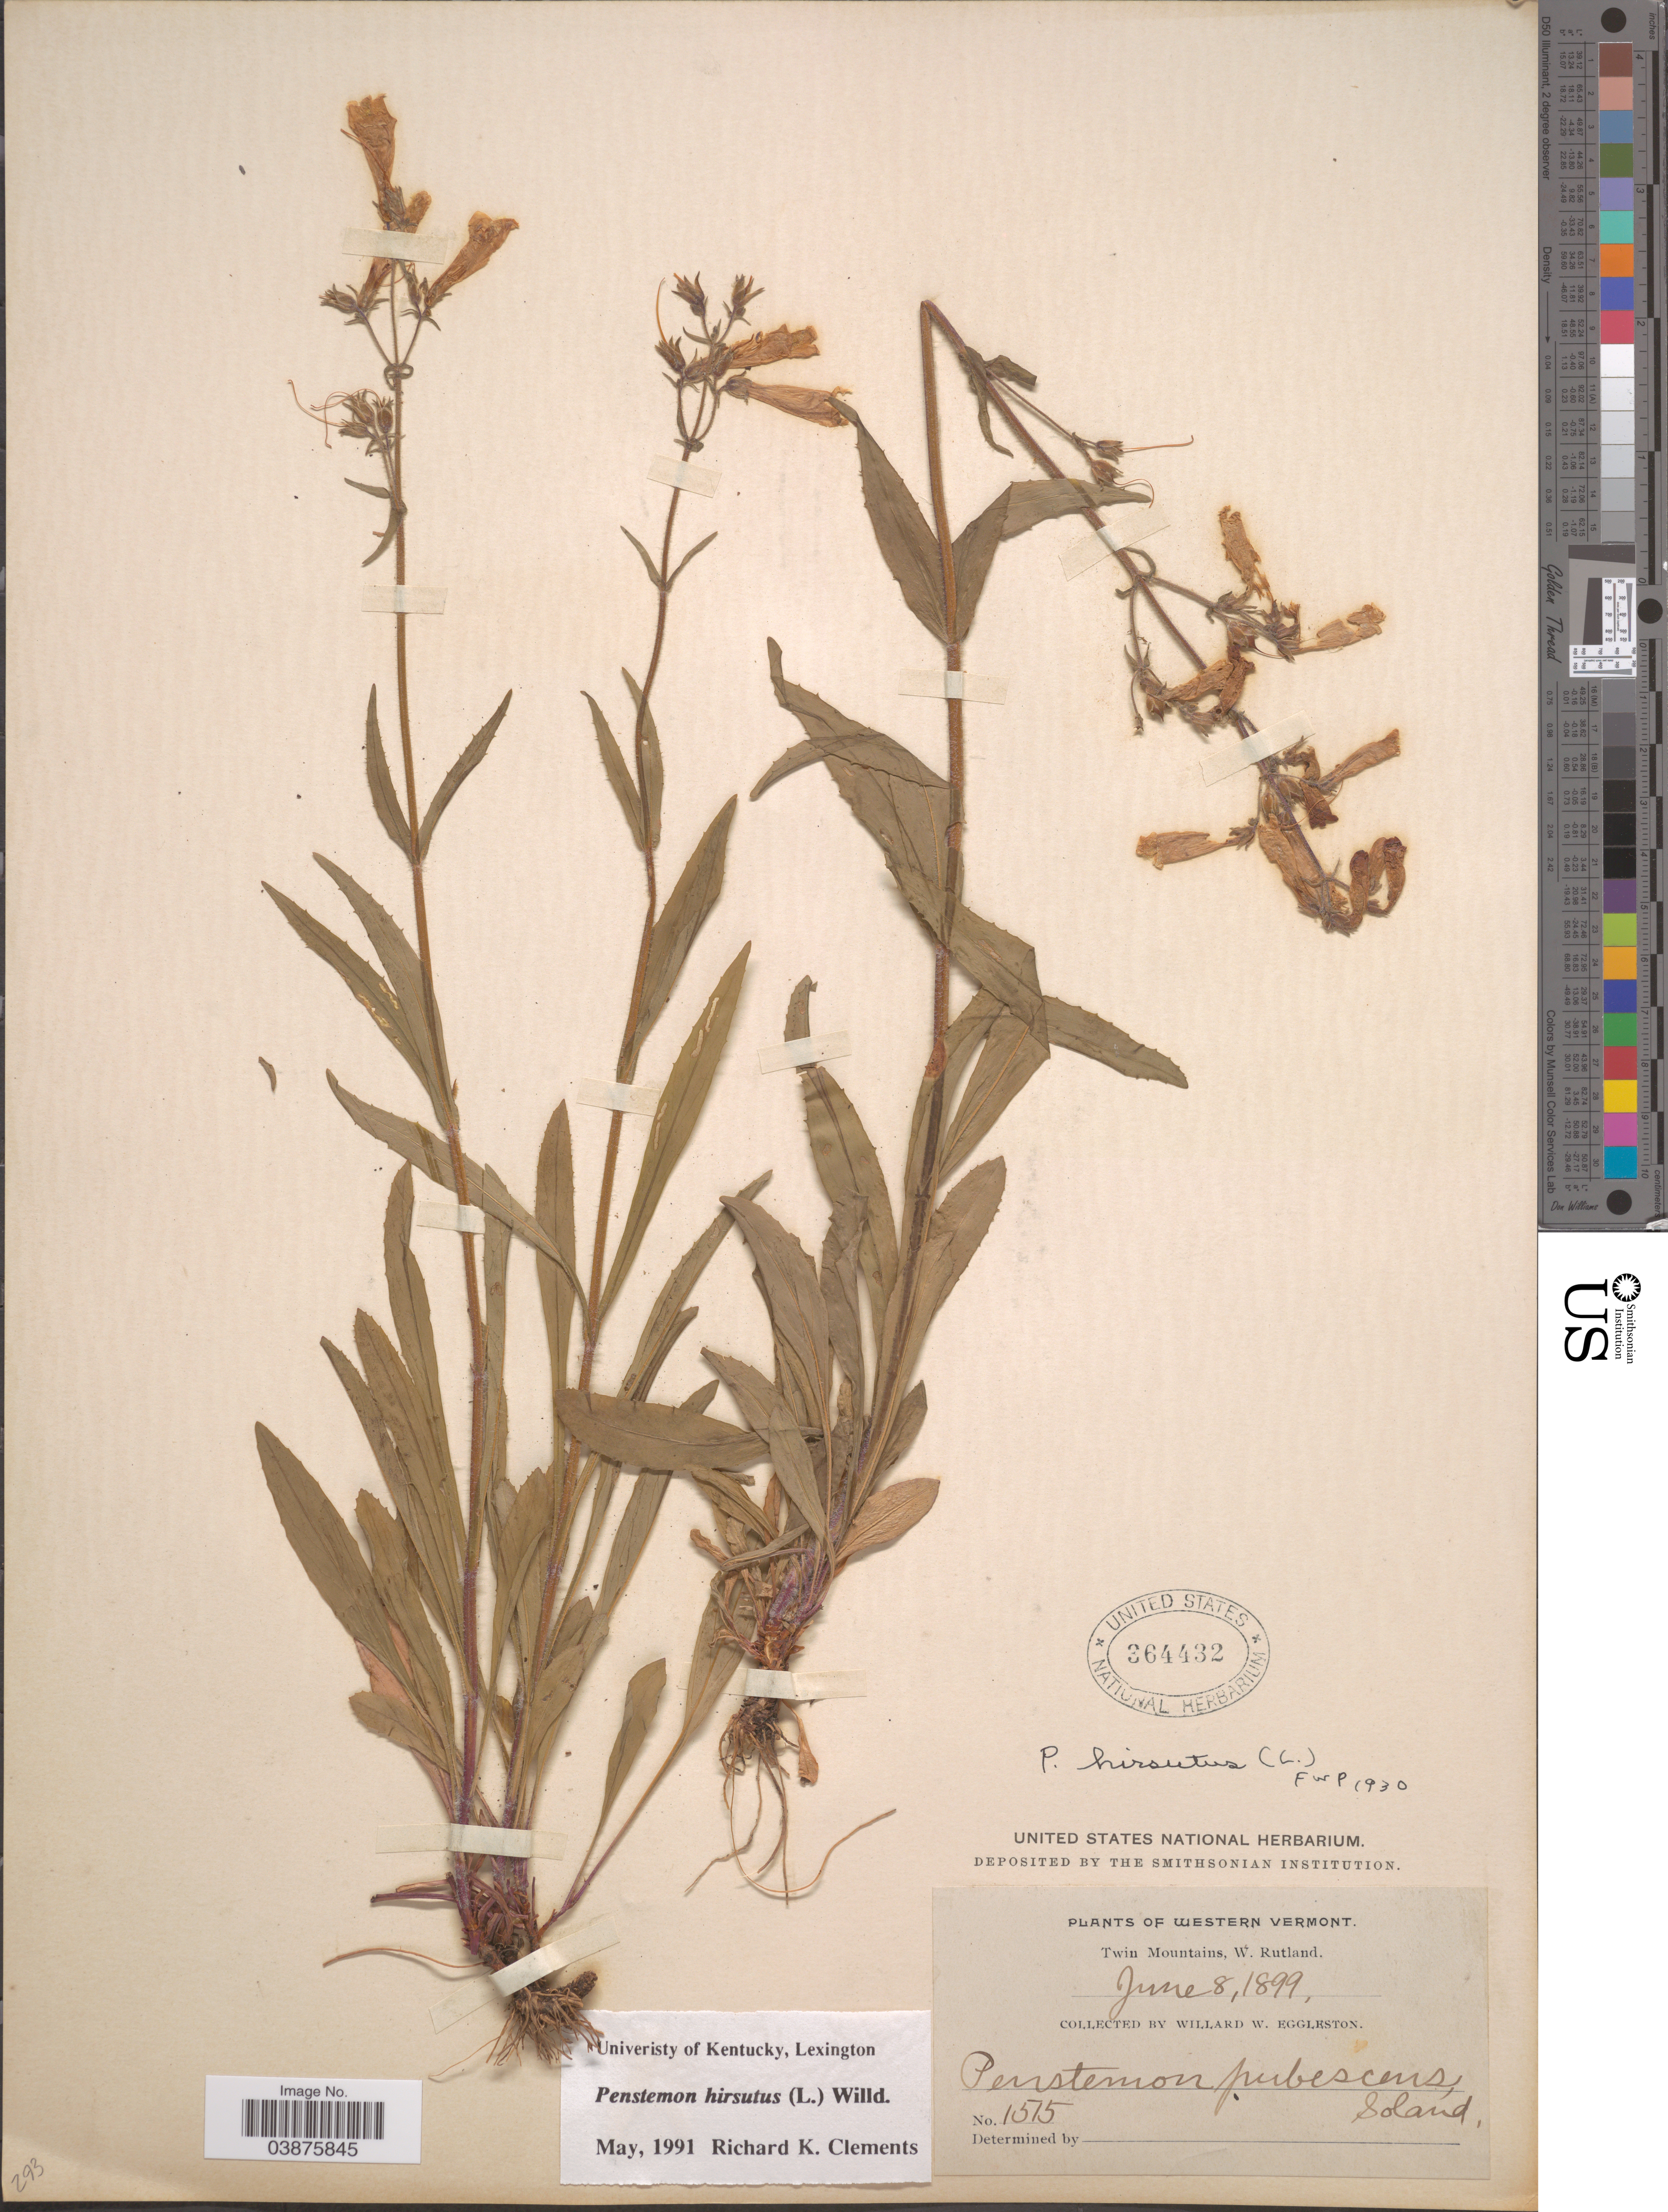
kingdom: Plantae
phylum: Tracheophyta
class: Magnoliopsida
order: Lamiales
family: Plantaginaceae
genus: Penstemon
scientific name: Penstemon hirsutus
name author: (L.) Willd.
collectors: W. W. Eggleston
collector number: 1515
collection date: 1899-06-08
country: United States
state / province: Vermont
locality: Western Vermont. Twin Mountains, W. Rutland.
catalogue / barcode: US 364432